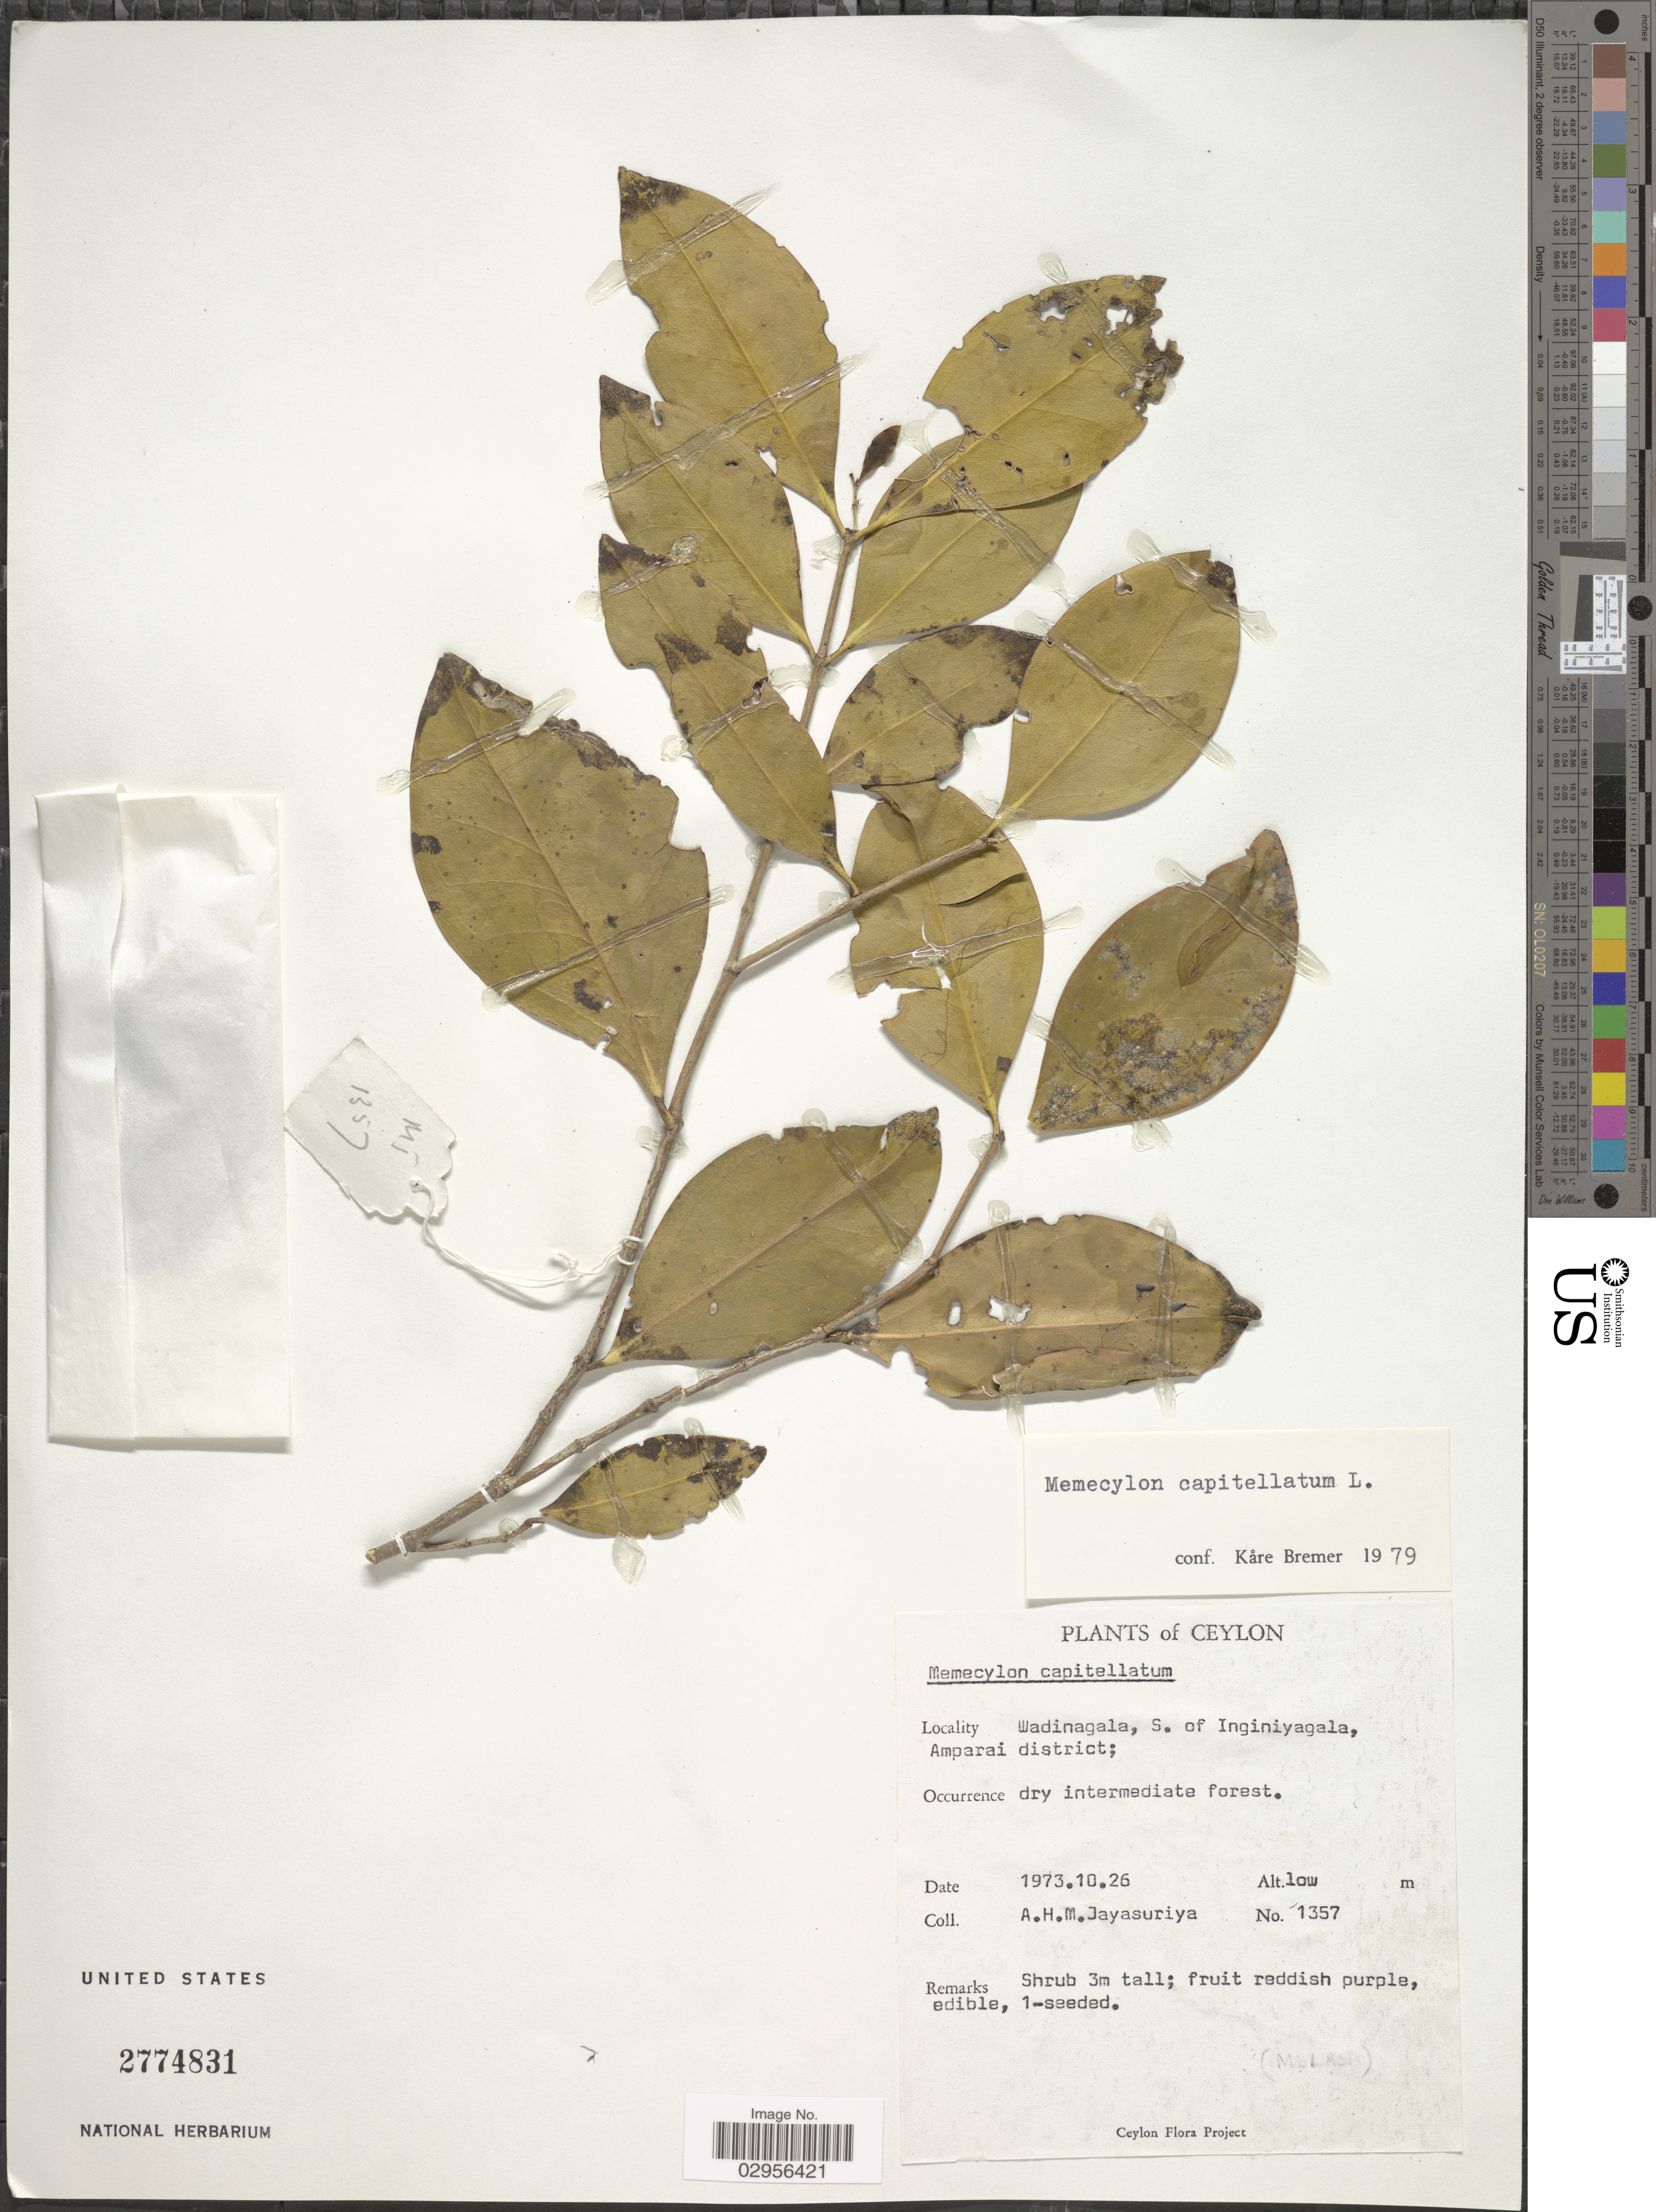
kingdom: Plantae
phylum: Tracheophyta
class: Magnoliopsida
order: Myrtales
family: Melastomataceae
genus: Memecylon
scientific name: Memecylon capitellatum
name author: L.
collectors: A. H. Jayasuriya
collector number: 1357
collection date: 1973-10-26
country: Sri Lanka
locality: Ceylon. Wadinagala, S. of Inginiyagala, Amparai district.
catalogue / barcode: US 2774831